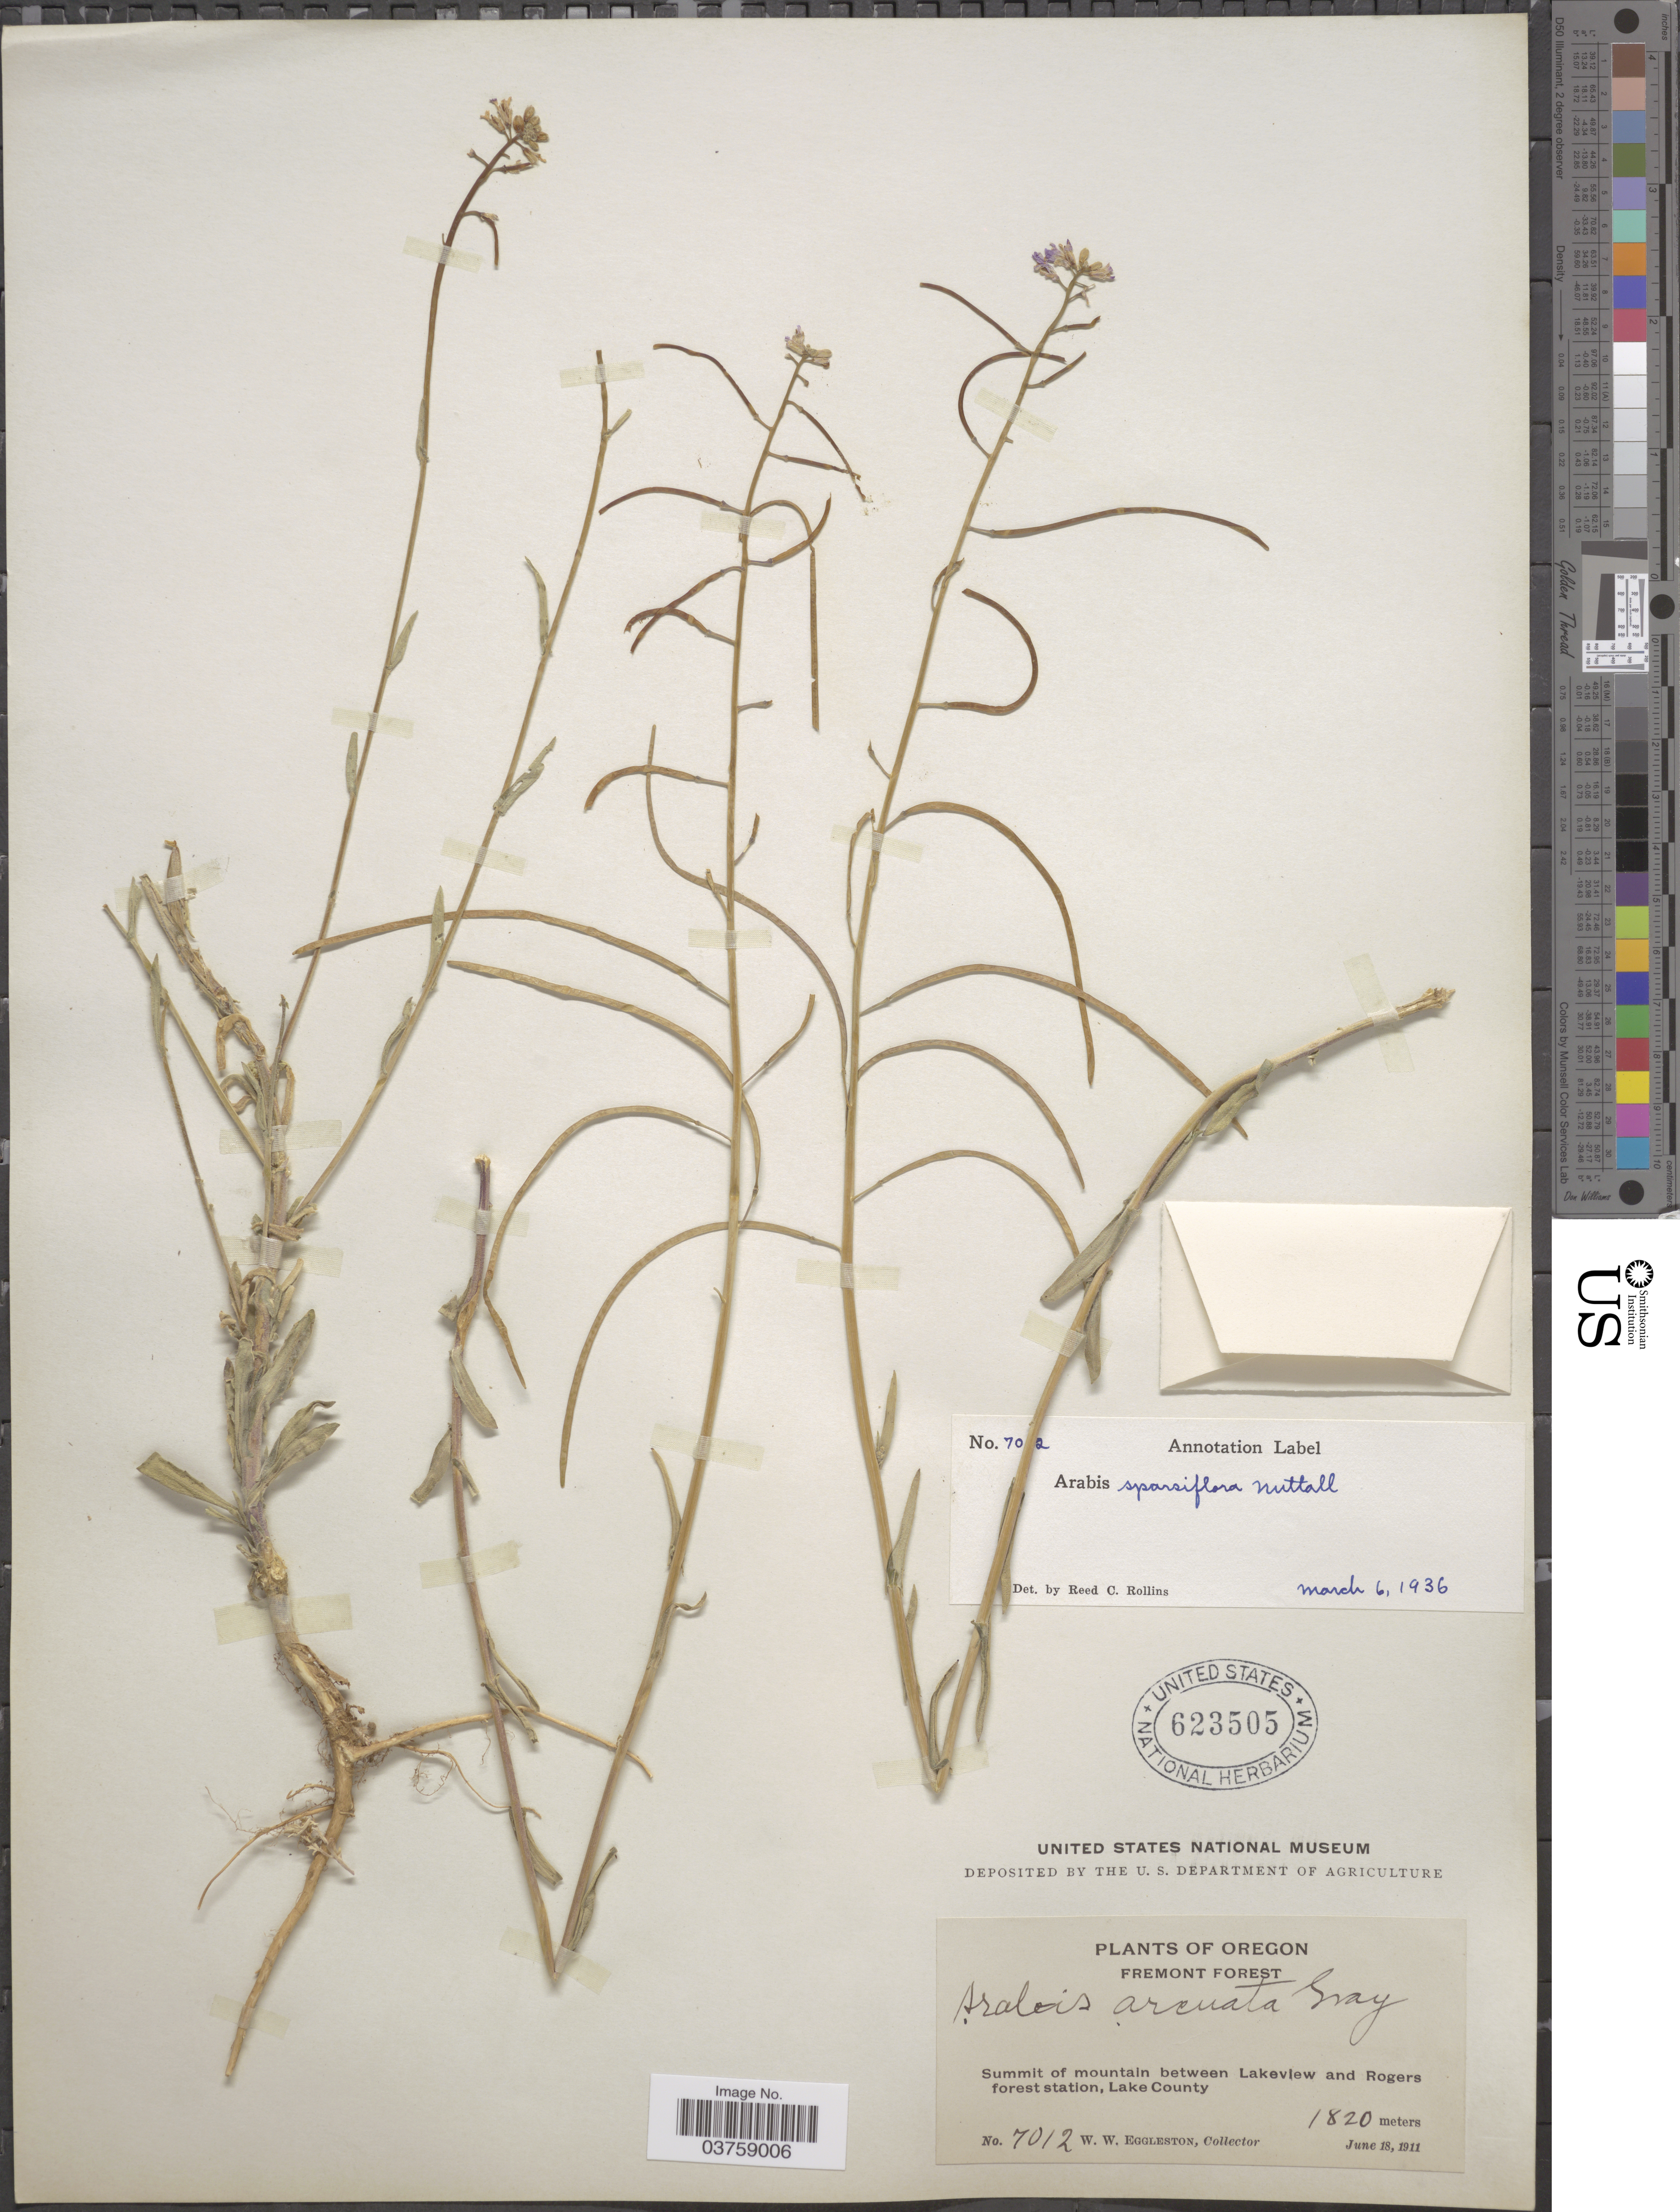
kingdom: Plantae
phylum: Tracheophyta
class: Magnoliopsida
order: Brassicales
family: Brassicaceae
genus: Arabis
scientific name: Arabis sparsiflora var. subvillosa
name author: (S. Watson) Rollins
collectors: W. W. Eggleston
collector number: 7012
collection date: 1911-06-18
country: United States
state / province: Oregon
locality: Fremont Forest. Summit of mountain between Lakeview and Rogers forest station, Lake County.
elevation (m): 1820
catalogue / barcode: US 623505